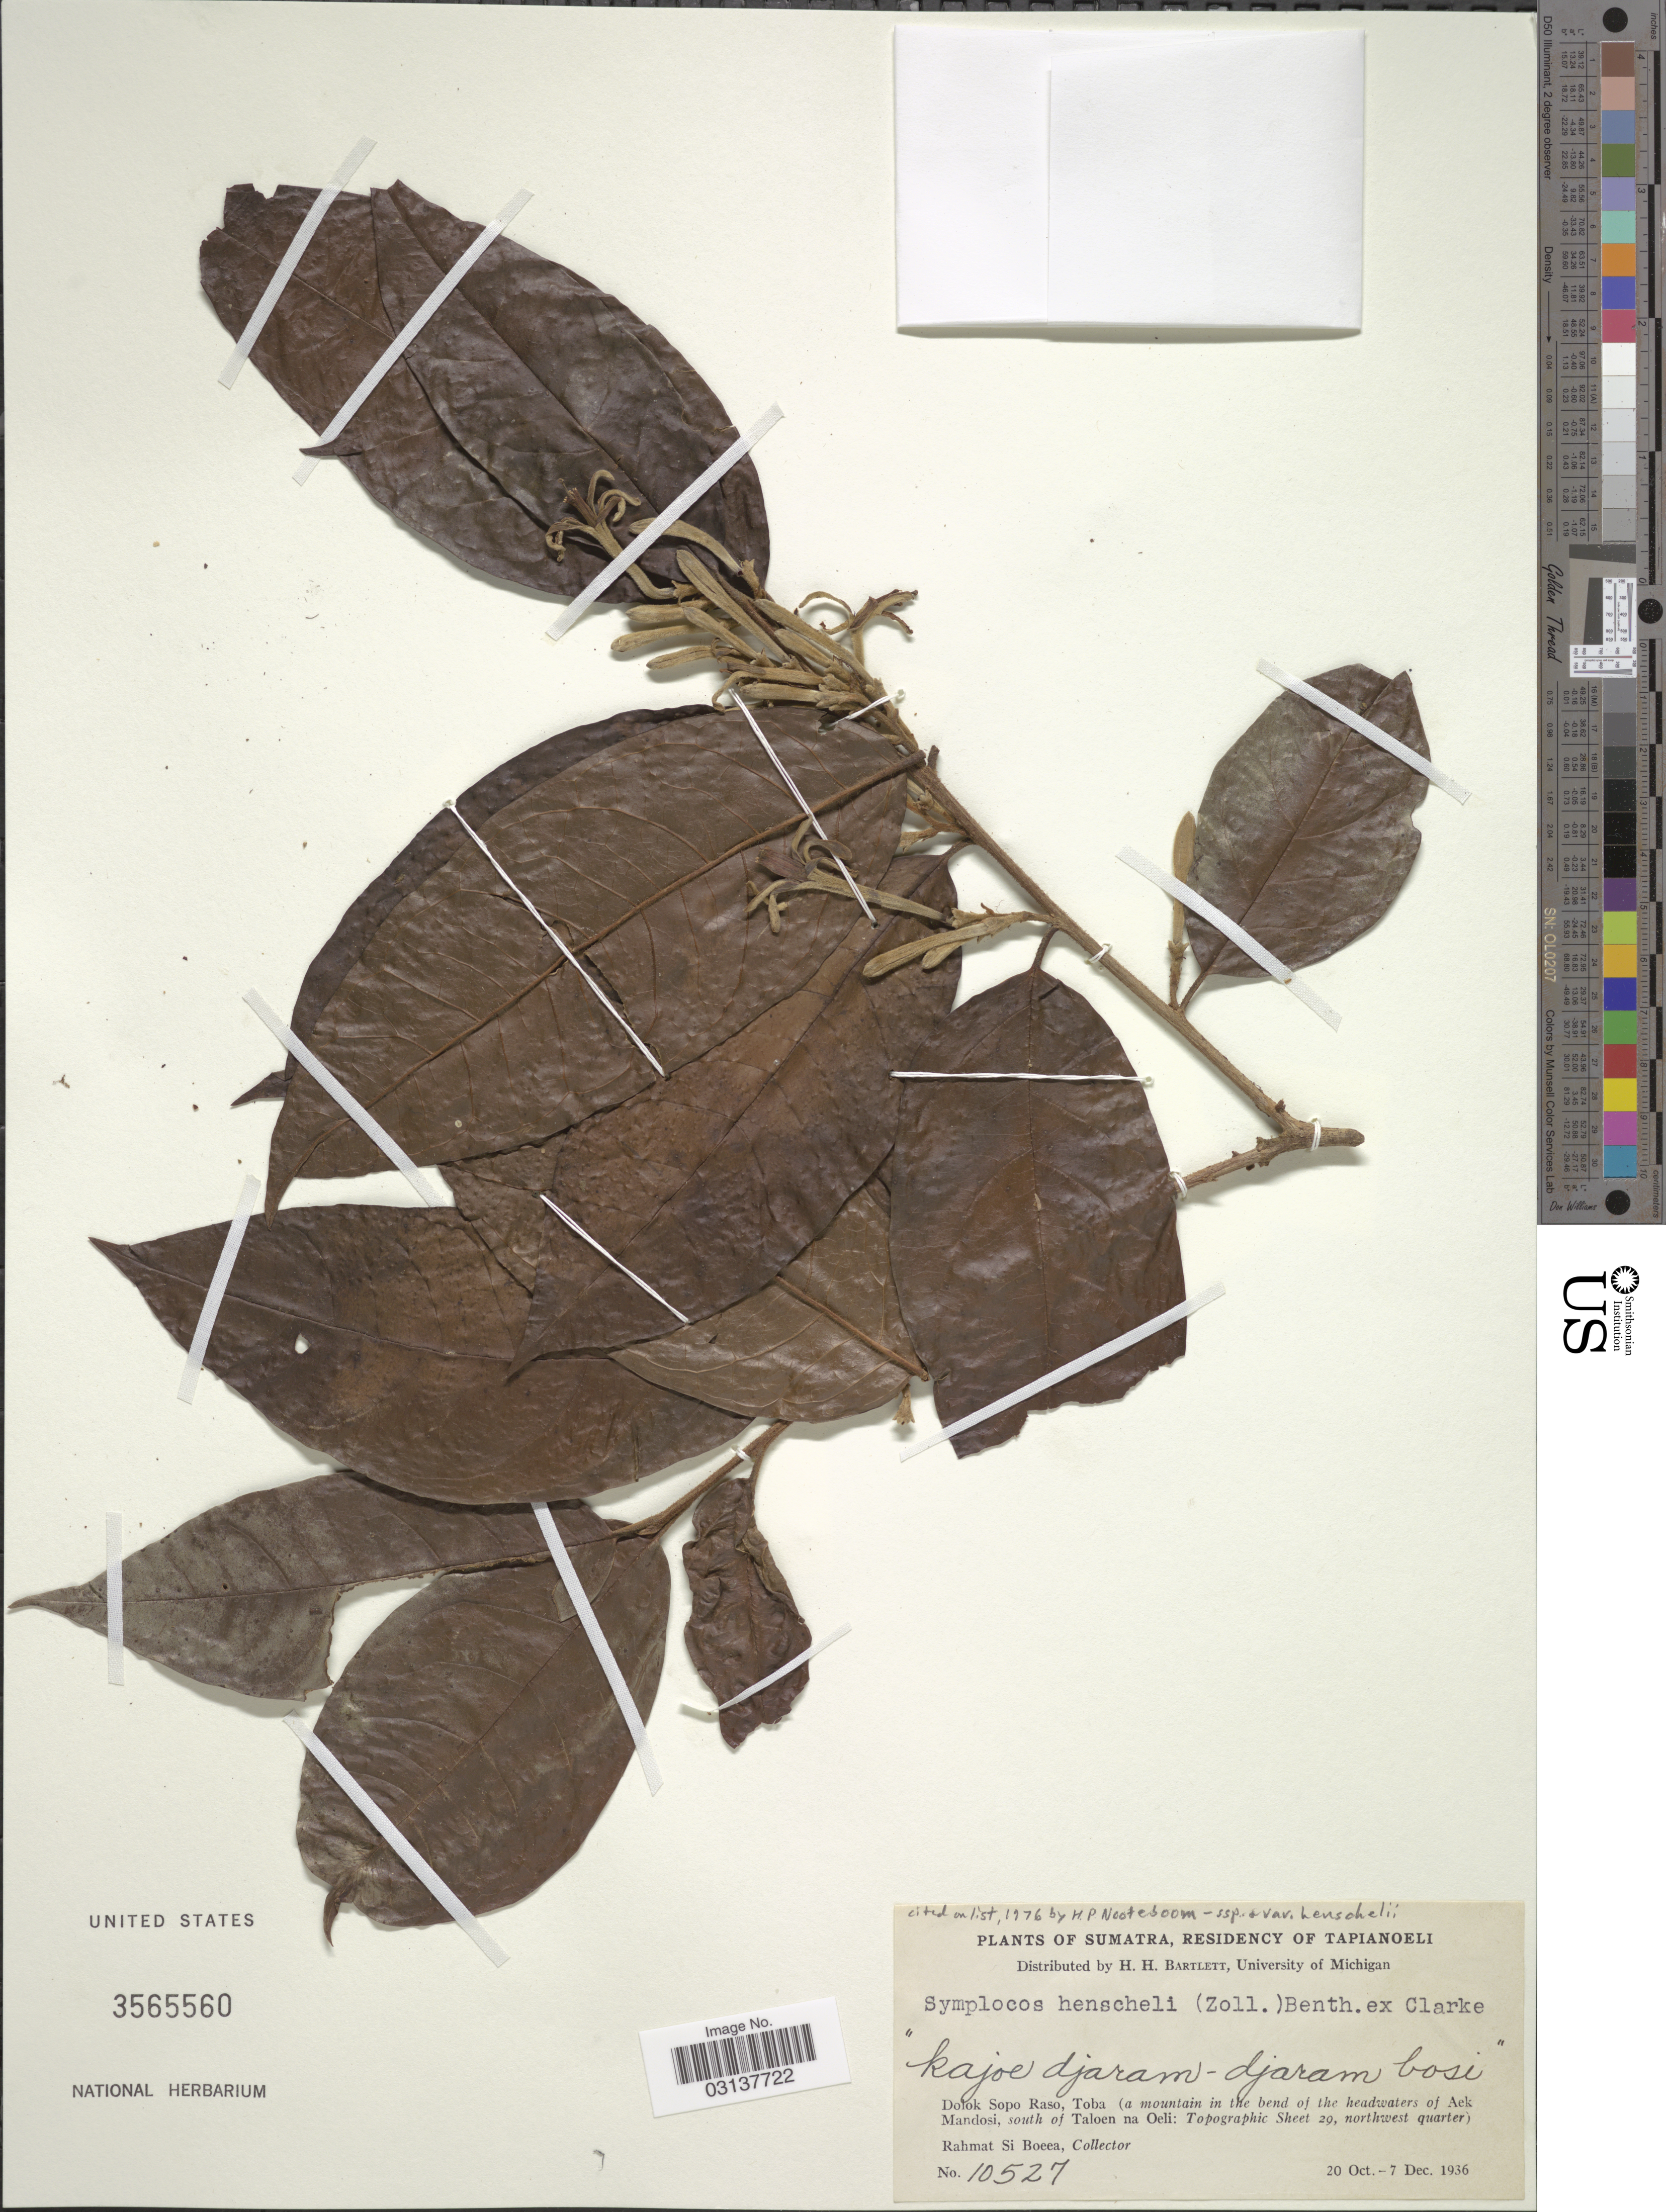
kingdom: Plantae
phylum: Tracheophyta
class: Magnoliopsida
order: Ericales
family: Symplocaceae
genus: Cordyloblaste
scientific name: Cordyloblaste henschelii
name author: Moritzi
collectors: Rahmat Si Boeea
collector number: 10527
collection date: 1936-10-20/1936-12-07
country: Indonesia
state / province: Sumatra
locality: Sumatra, Residency of Tapianoeli, Dolok Sopo Raso, Toba (a mountain in the bend of the headwaters of Aek Mandosi, south of Taloen Na Oeli: Topographic Sheet 29, northwest quarter).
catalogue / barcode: US 3565560